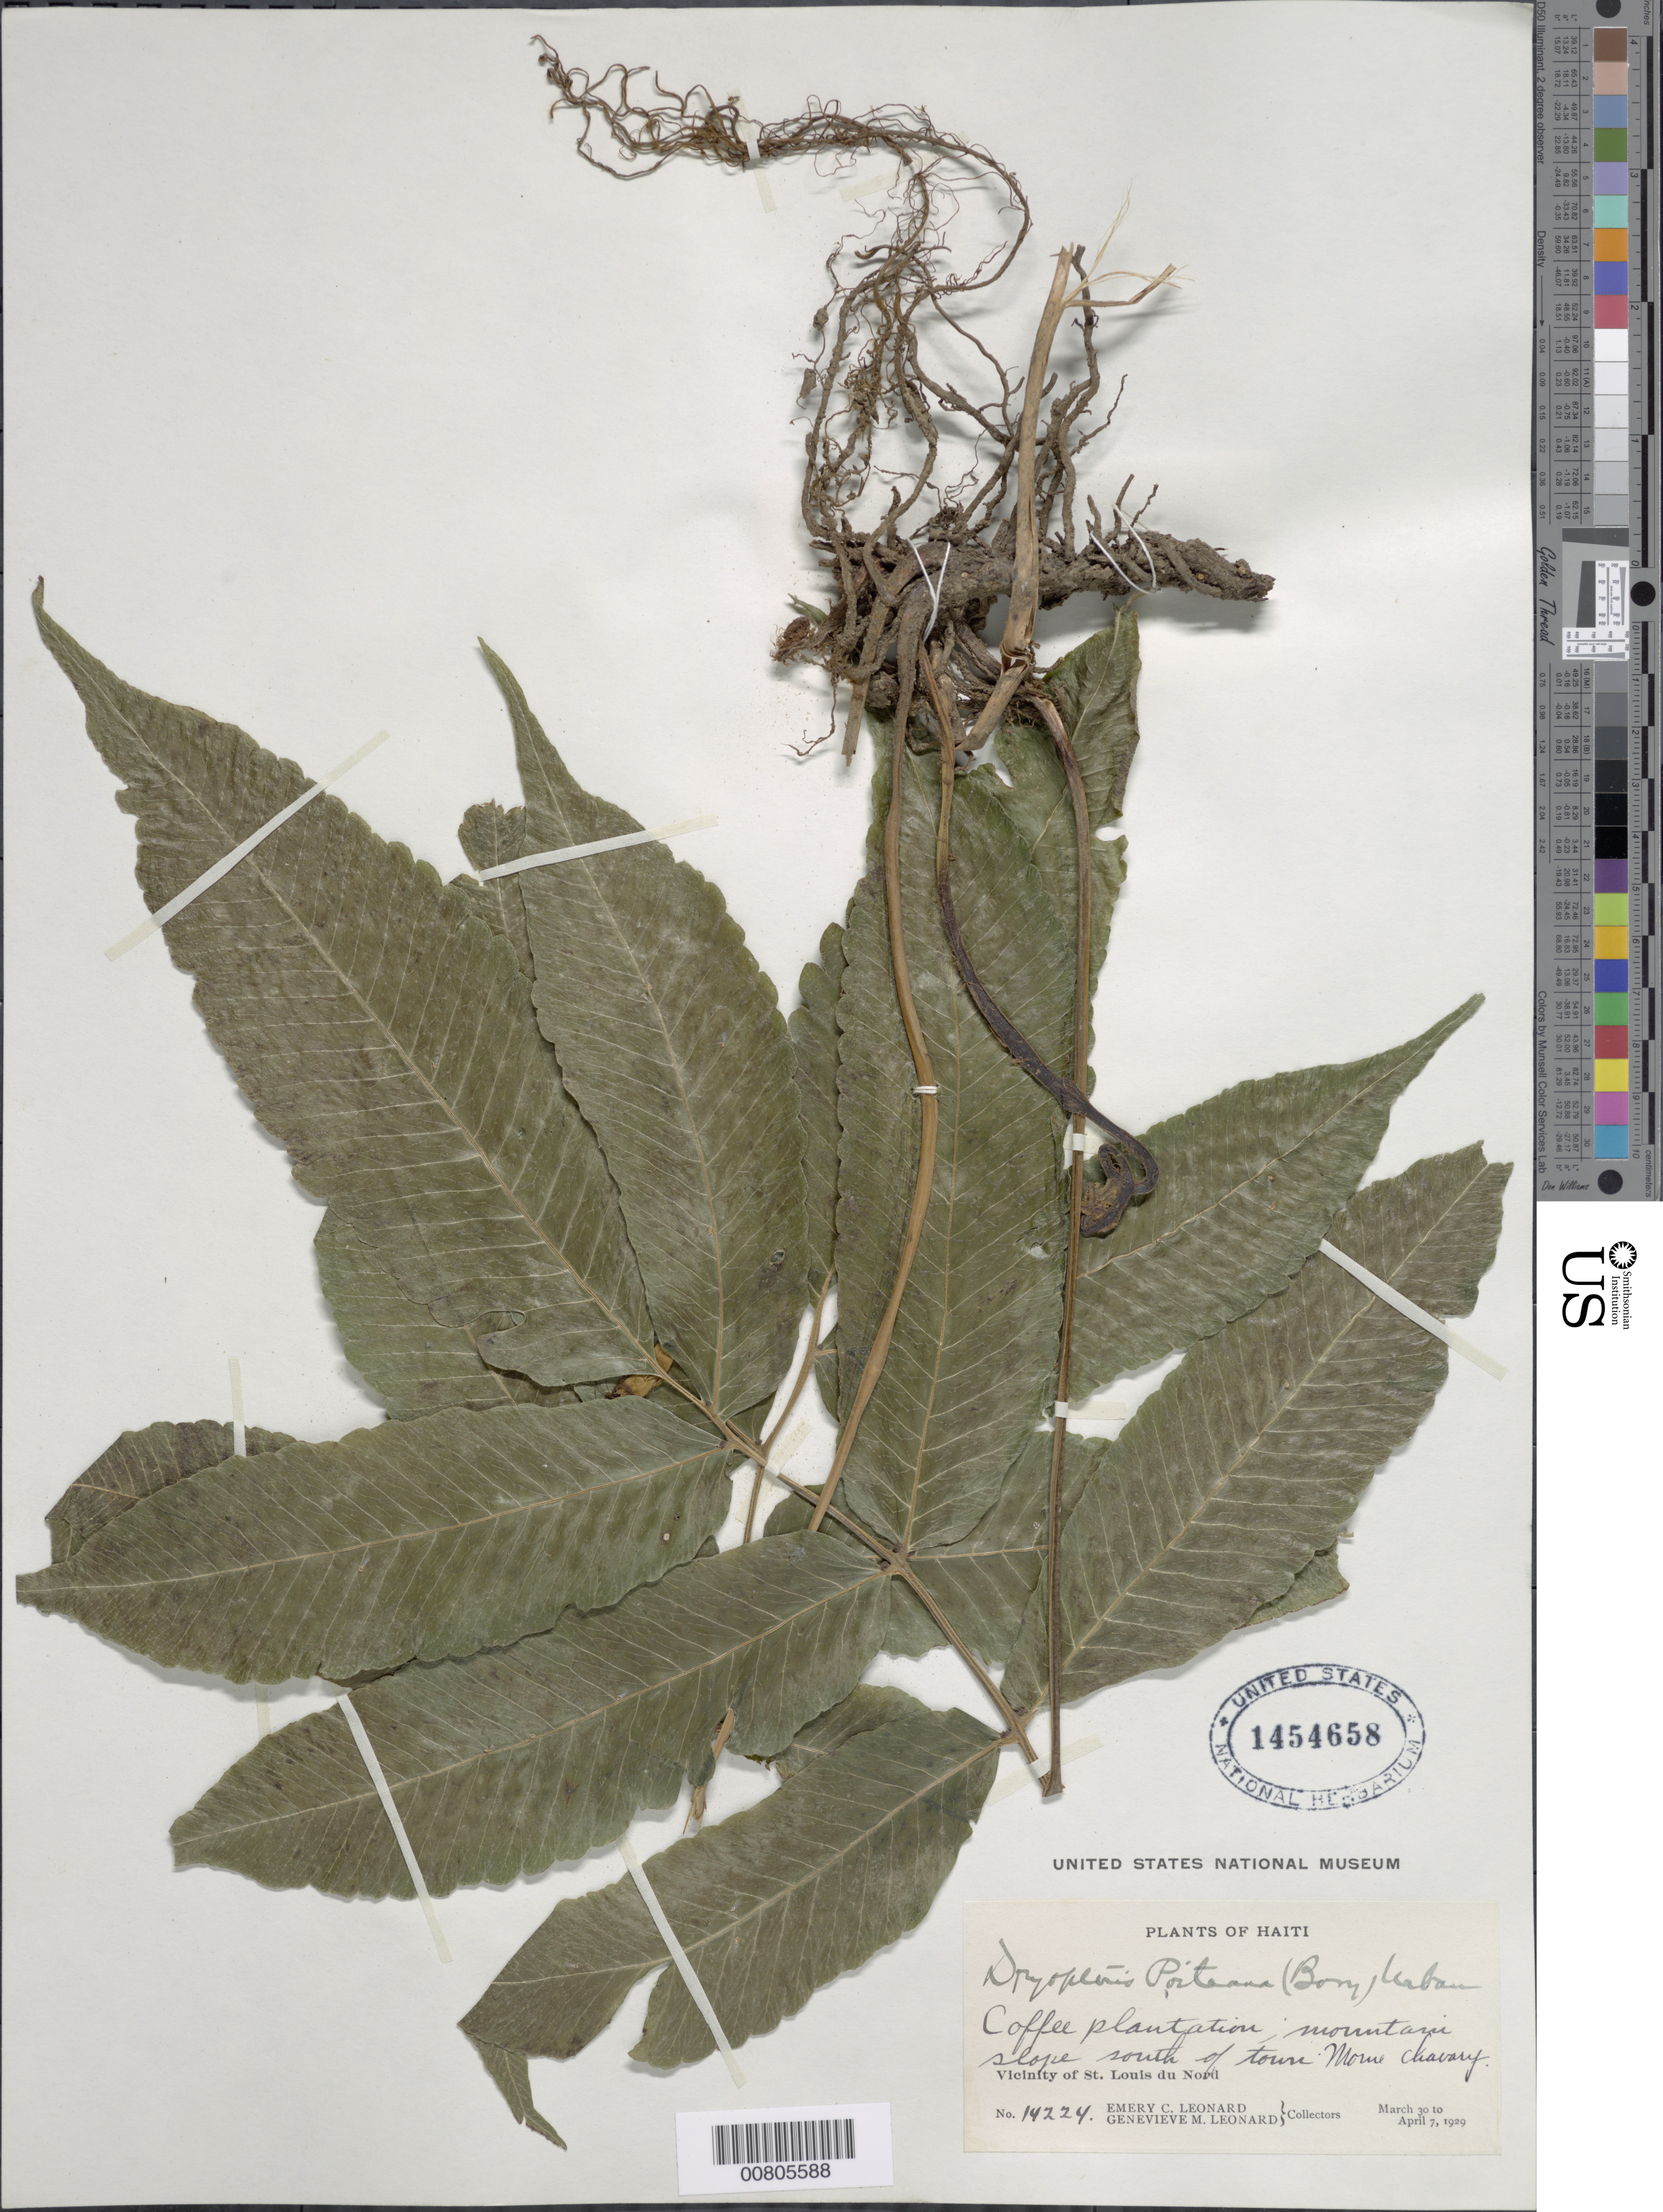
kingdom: Plantae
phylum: Tracheophyta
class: Polypodiopsida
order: Polypodiales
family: Thelypteridaceae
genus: Goniopteris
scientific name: Goniopteris poiteana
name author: (Bory) Ching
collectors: E. C. Leonard & G. M. Leonard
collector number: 14224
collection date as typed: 30 Mar 1929 to 07 Apr 1929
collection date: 1929-03-30/1929-04-07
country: Haiti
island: Hispaniola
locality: St. Louis du Nord, Morne Chavary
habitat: Coffee plantation; mountain slope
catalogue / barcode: US 1454658